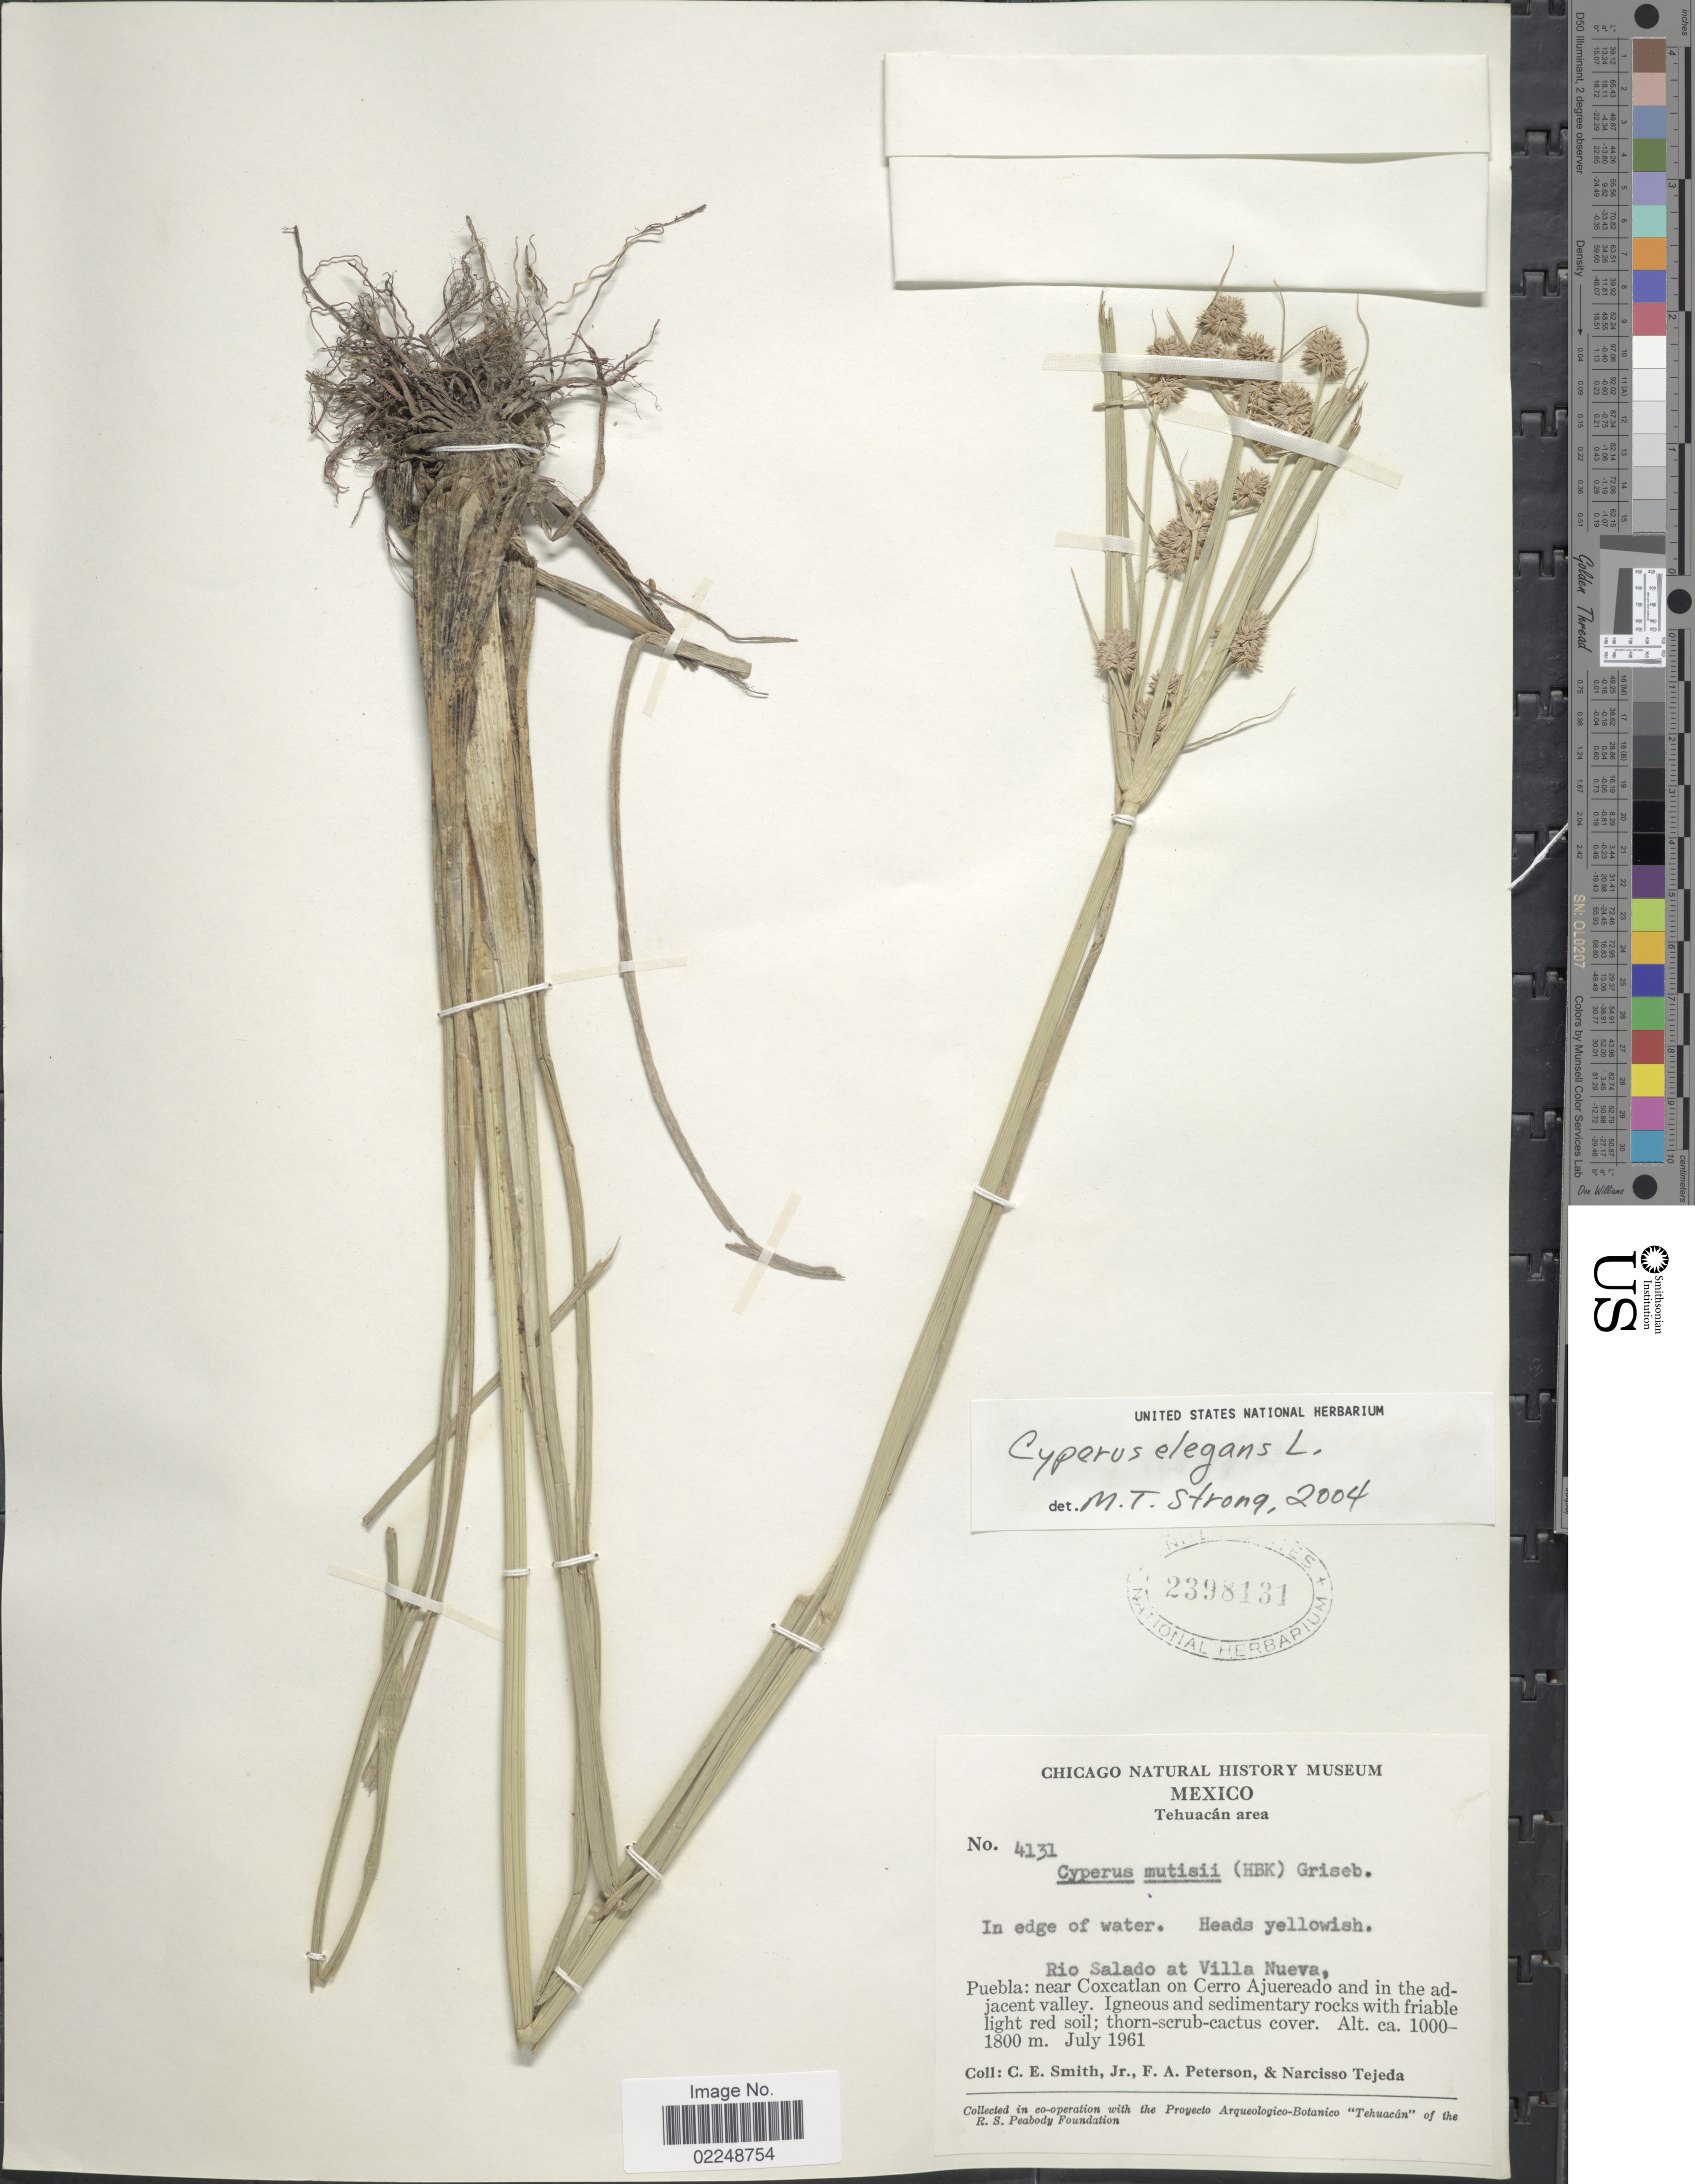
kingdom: Plantae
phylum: Tracheophyta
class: Liliopsida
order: Poales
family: Cyperaceae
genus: Cyperus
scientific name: Cyperus elegans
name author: L.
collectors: C. E. Smith Jr., F. A. Peterson & N. Tejeda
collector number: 4131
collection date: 1961-07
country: Mexico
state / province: Puebla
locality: Tehuacan area, Rio Salado at Villa Nueva, Near Coxcatlan on Cerro Ajuereado and in the adjacent valley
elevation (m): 1000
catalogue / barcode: US 2398131